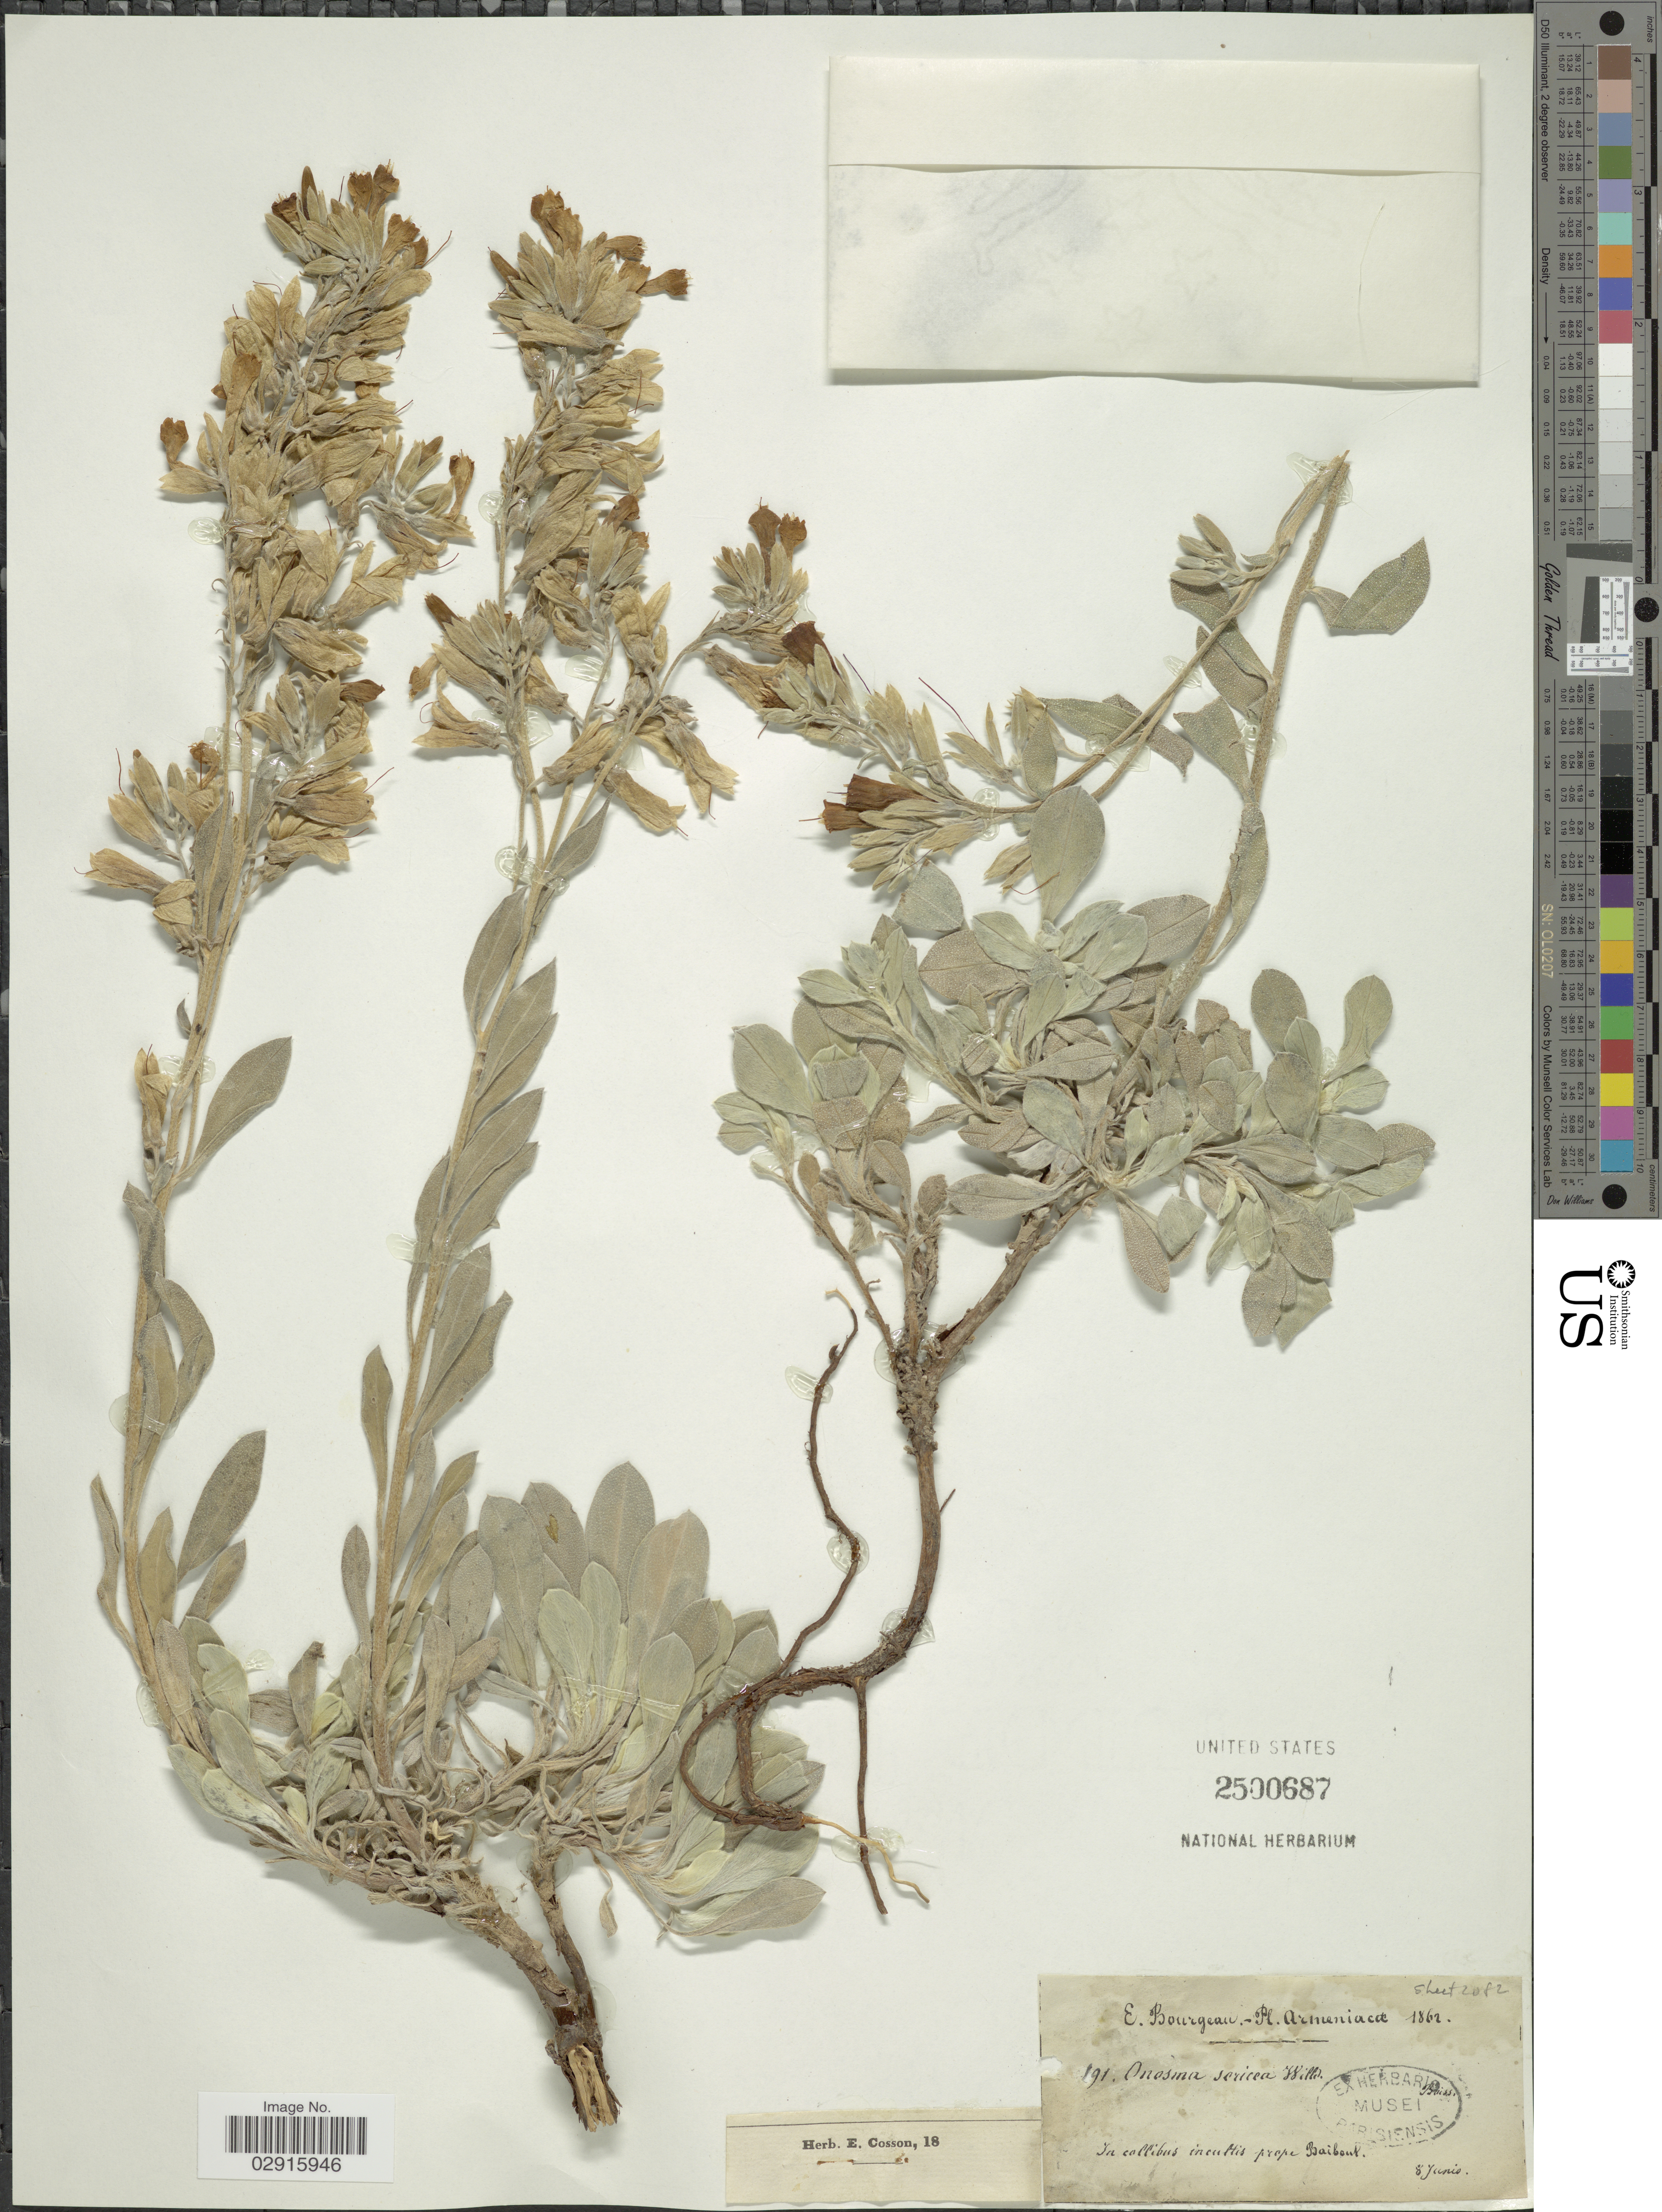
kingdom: Plantae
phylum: Tracheophyta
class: Magnoliopsida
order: Boraginales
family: Boraginaceae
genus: Onosma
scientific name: Onosma sericea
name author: Willd.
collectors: E. Bourgeau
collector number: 191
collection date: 1862-06-08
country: Armenia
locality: In collibus incultis prope Baibout.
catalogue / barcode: US 2500687